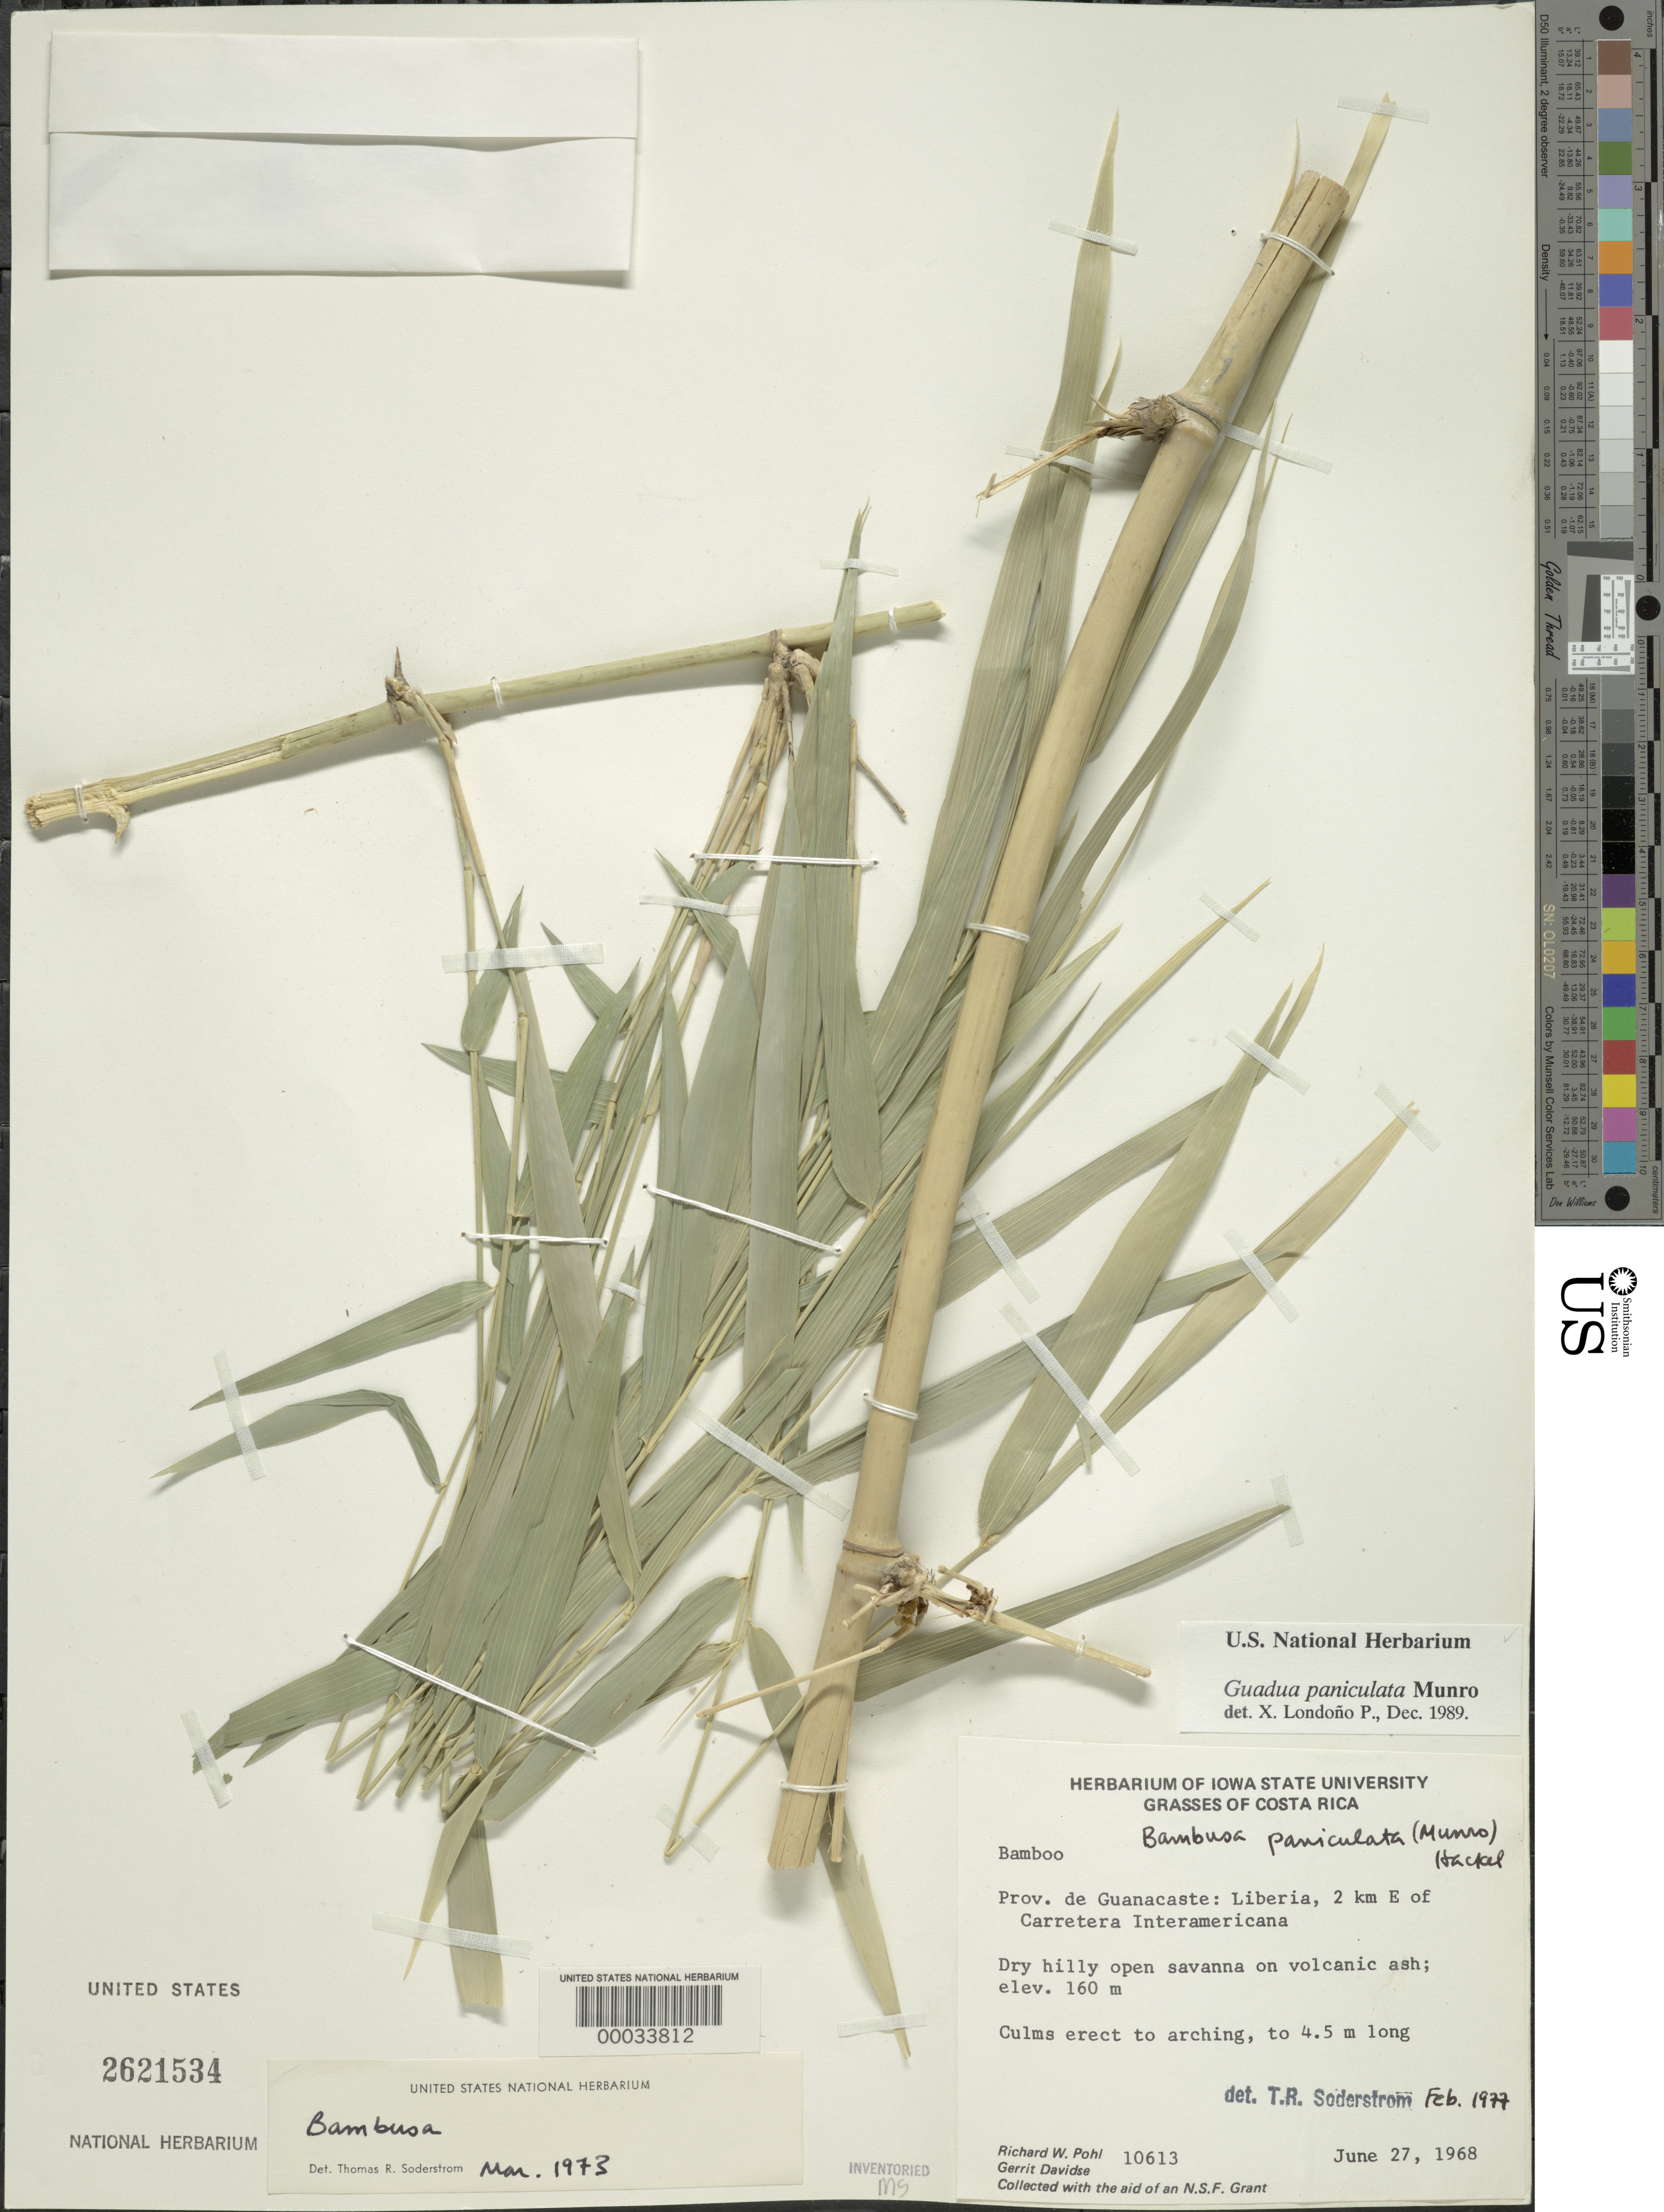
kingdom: Plantae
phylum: Tracheophyta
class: Liliopsida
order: Poales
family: Poaceae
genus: Guadua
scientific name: Guadua paniculata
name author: Munro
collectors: R. W. Pohl & G. Davidse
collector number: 10613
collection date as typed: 27 Jun 1968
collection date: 1968-06-27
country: Costa Rica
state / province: Guanacaste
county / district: Liberia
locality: Carretera Interiamerican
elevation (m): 160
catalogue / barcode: US 2621534